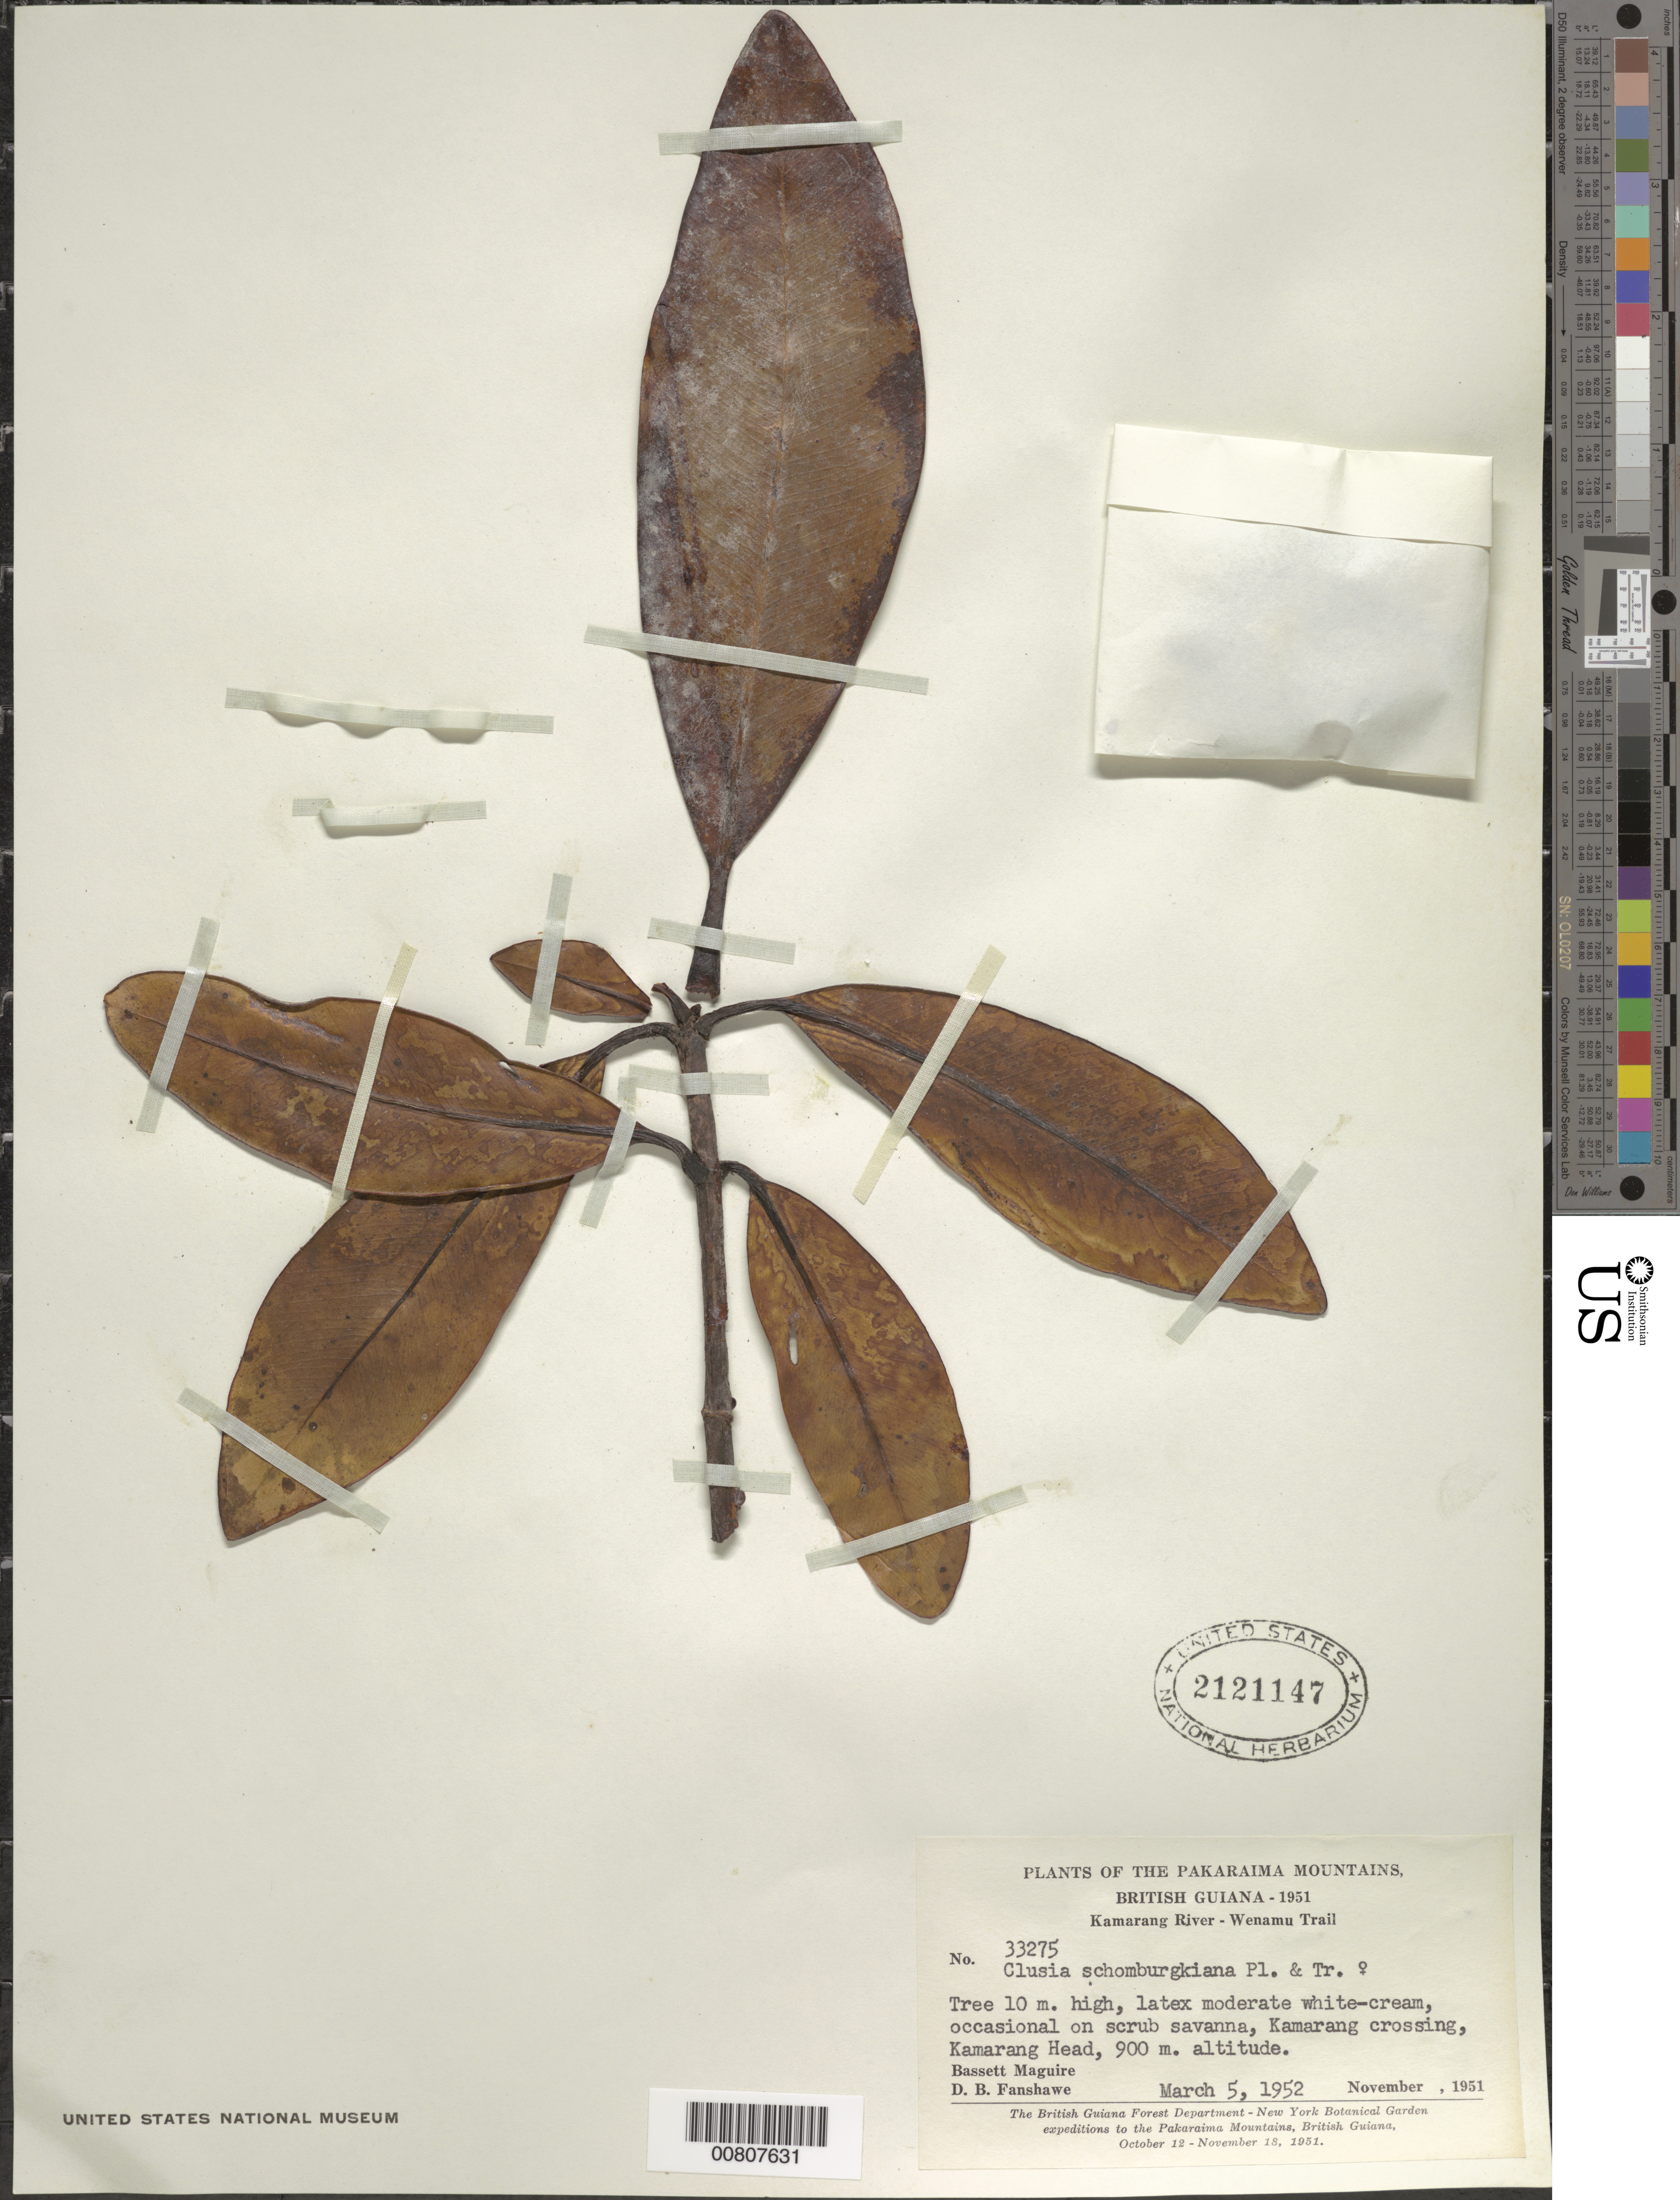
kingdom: Plantae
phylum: Tracheophyta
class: Magnoliopsida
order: Malpighiales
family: Clusiaceae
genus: Clusia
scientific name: Clusia schomburgkiana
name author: (Planch. & Triana) Benth. ex Engl.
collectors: B. Maguire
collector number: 33275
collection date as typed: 5-Mar-52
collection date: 1952-03-05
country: Guyana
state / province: Cuyuni-Mazaruni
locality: Kamarang Crossing, Kamarang Headwaters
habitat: Scrub savanna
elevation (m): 900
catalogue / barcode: US 2121147